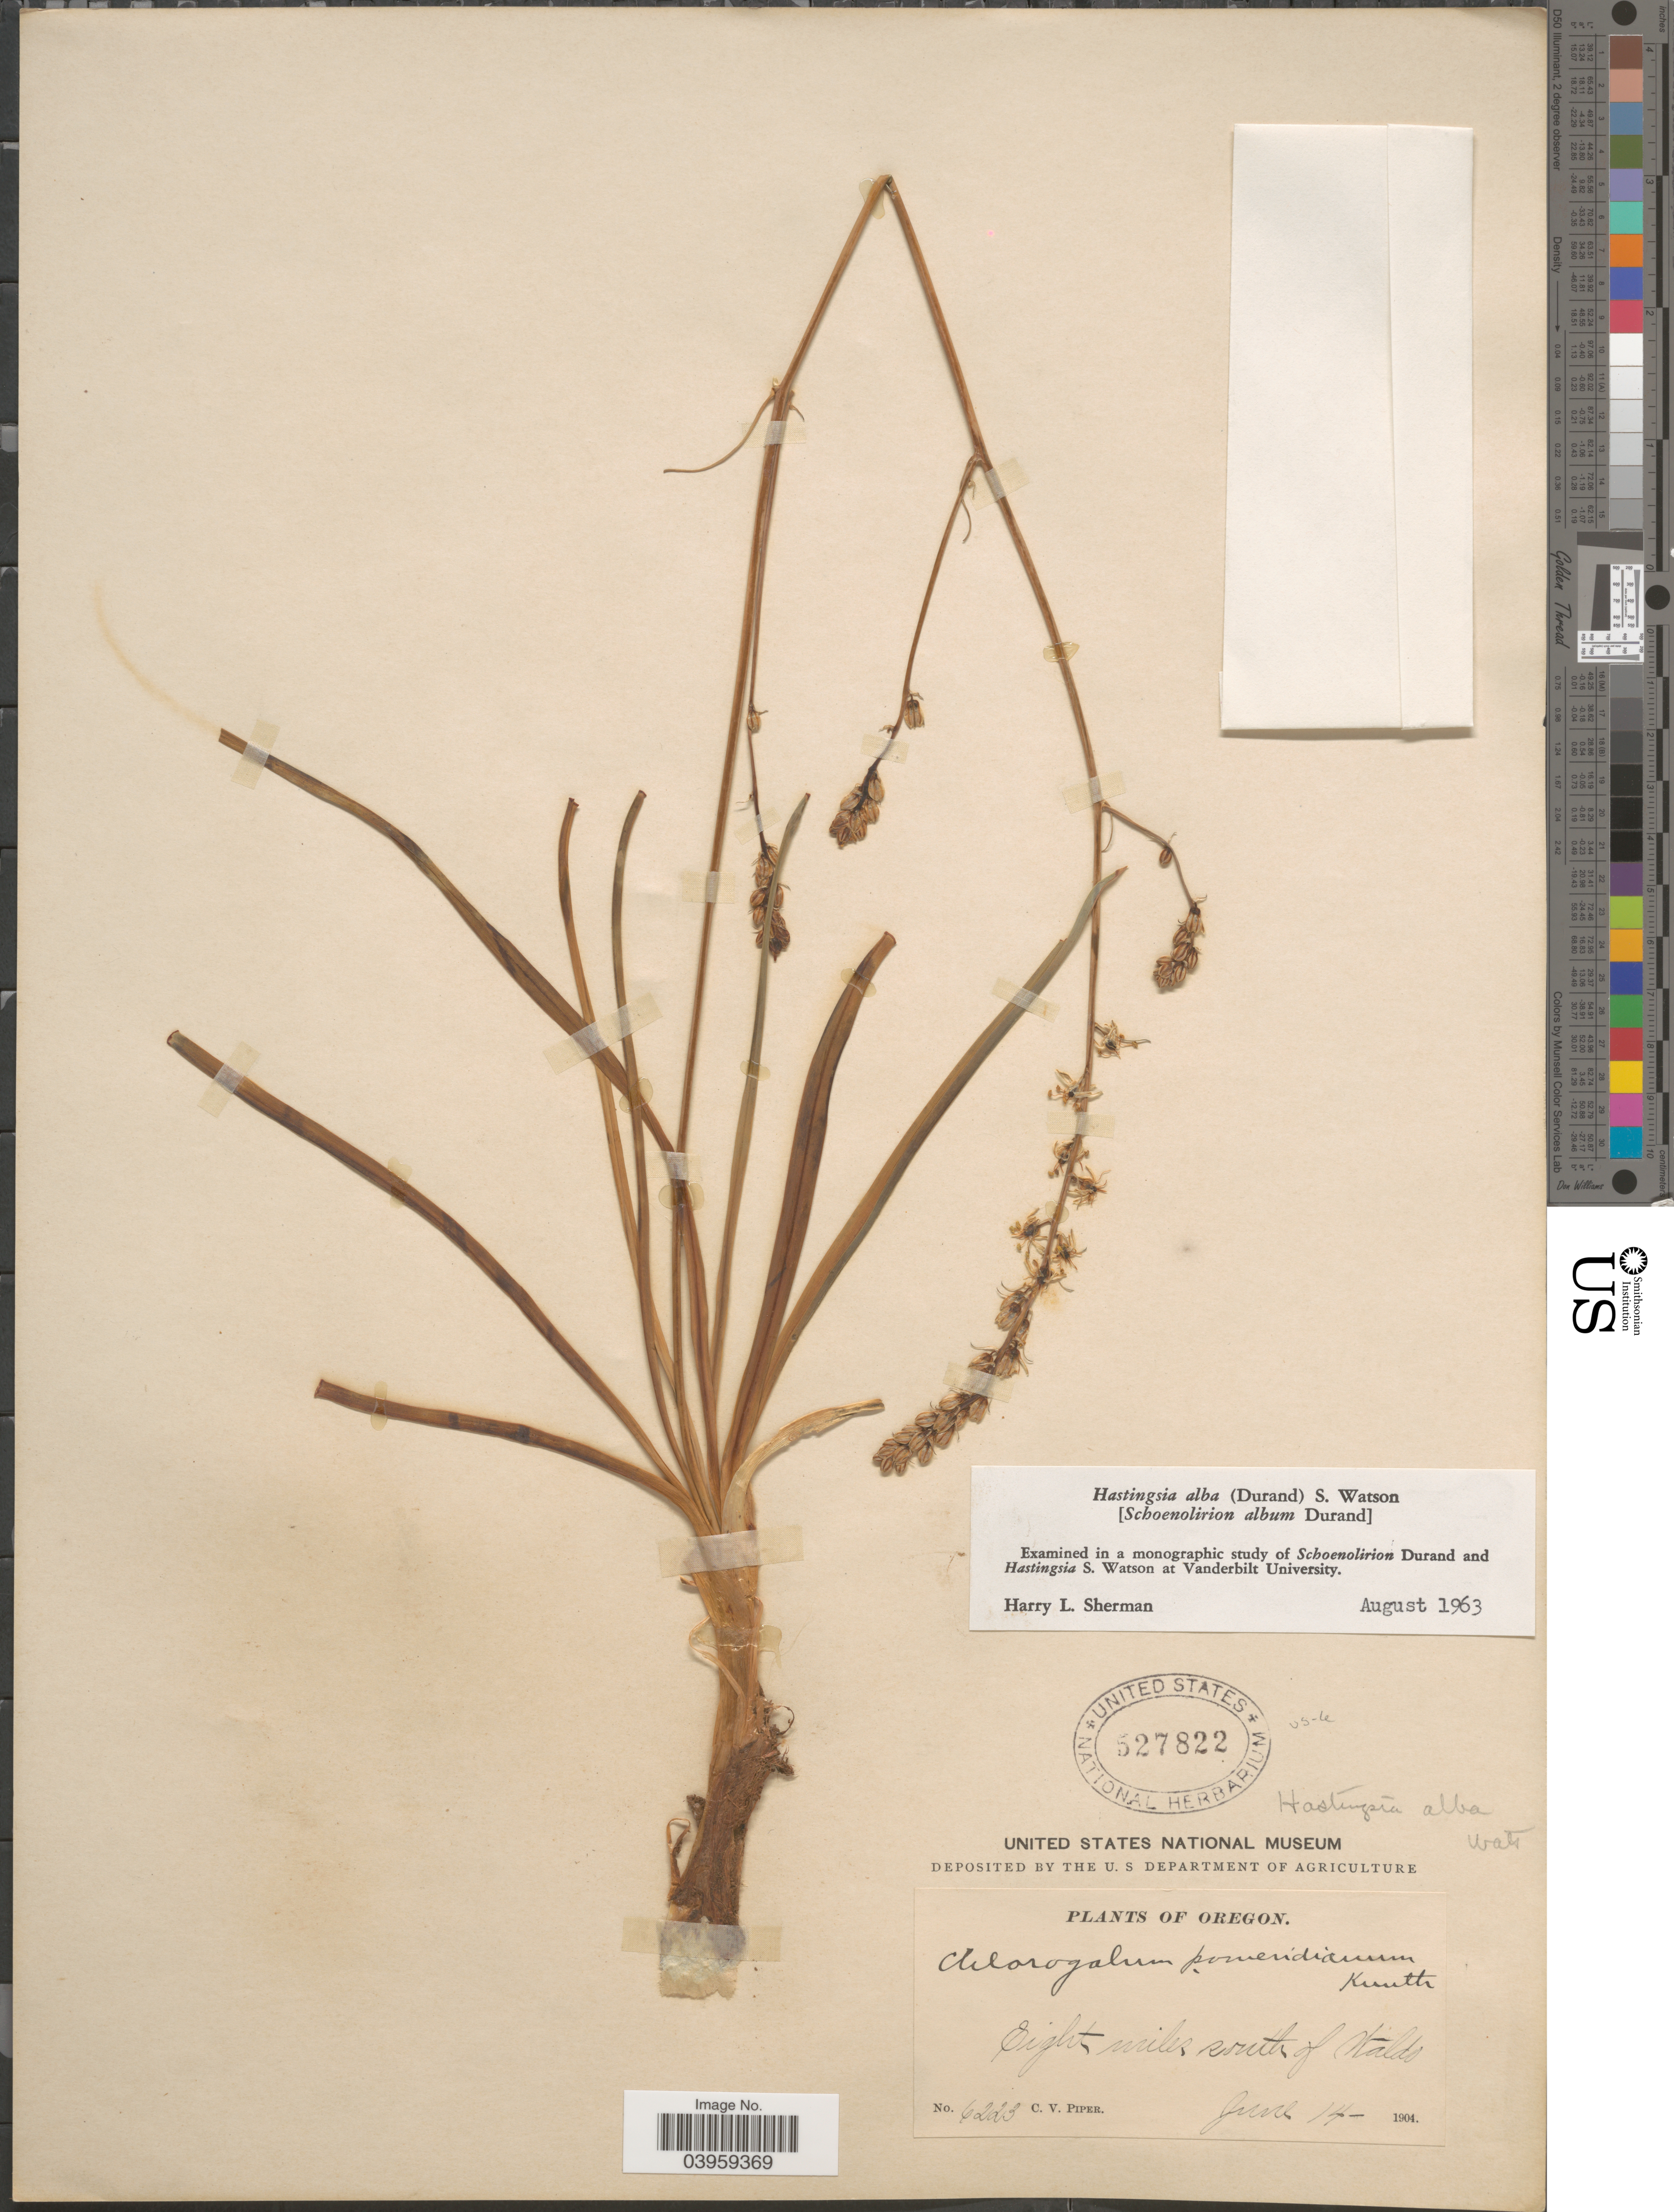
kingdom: Plantae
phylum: Tracheophyta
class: Liliopsida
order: Asparagales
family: Asparagaceae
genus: Hastingsia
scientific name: Hastingsia alba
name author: (Durand) S. Watson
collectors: C. V. Piper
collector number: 6223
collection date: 1904-06-14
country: United States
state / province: Oregon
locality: Eight miles south of Waldo.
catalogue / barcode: US 527822